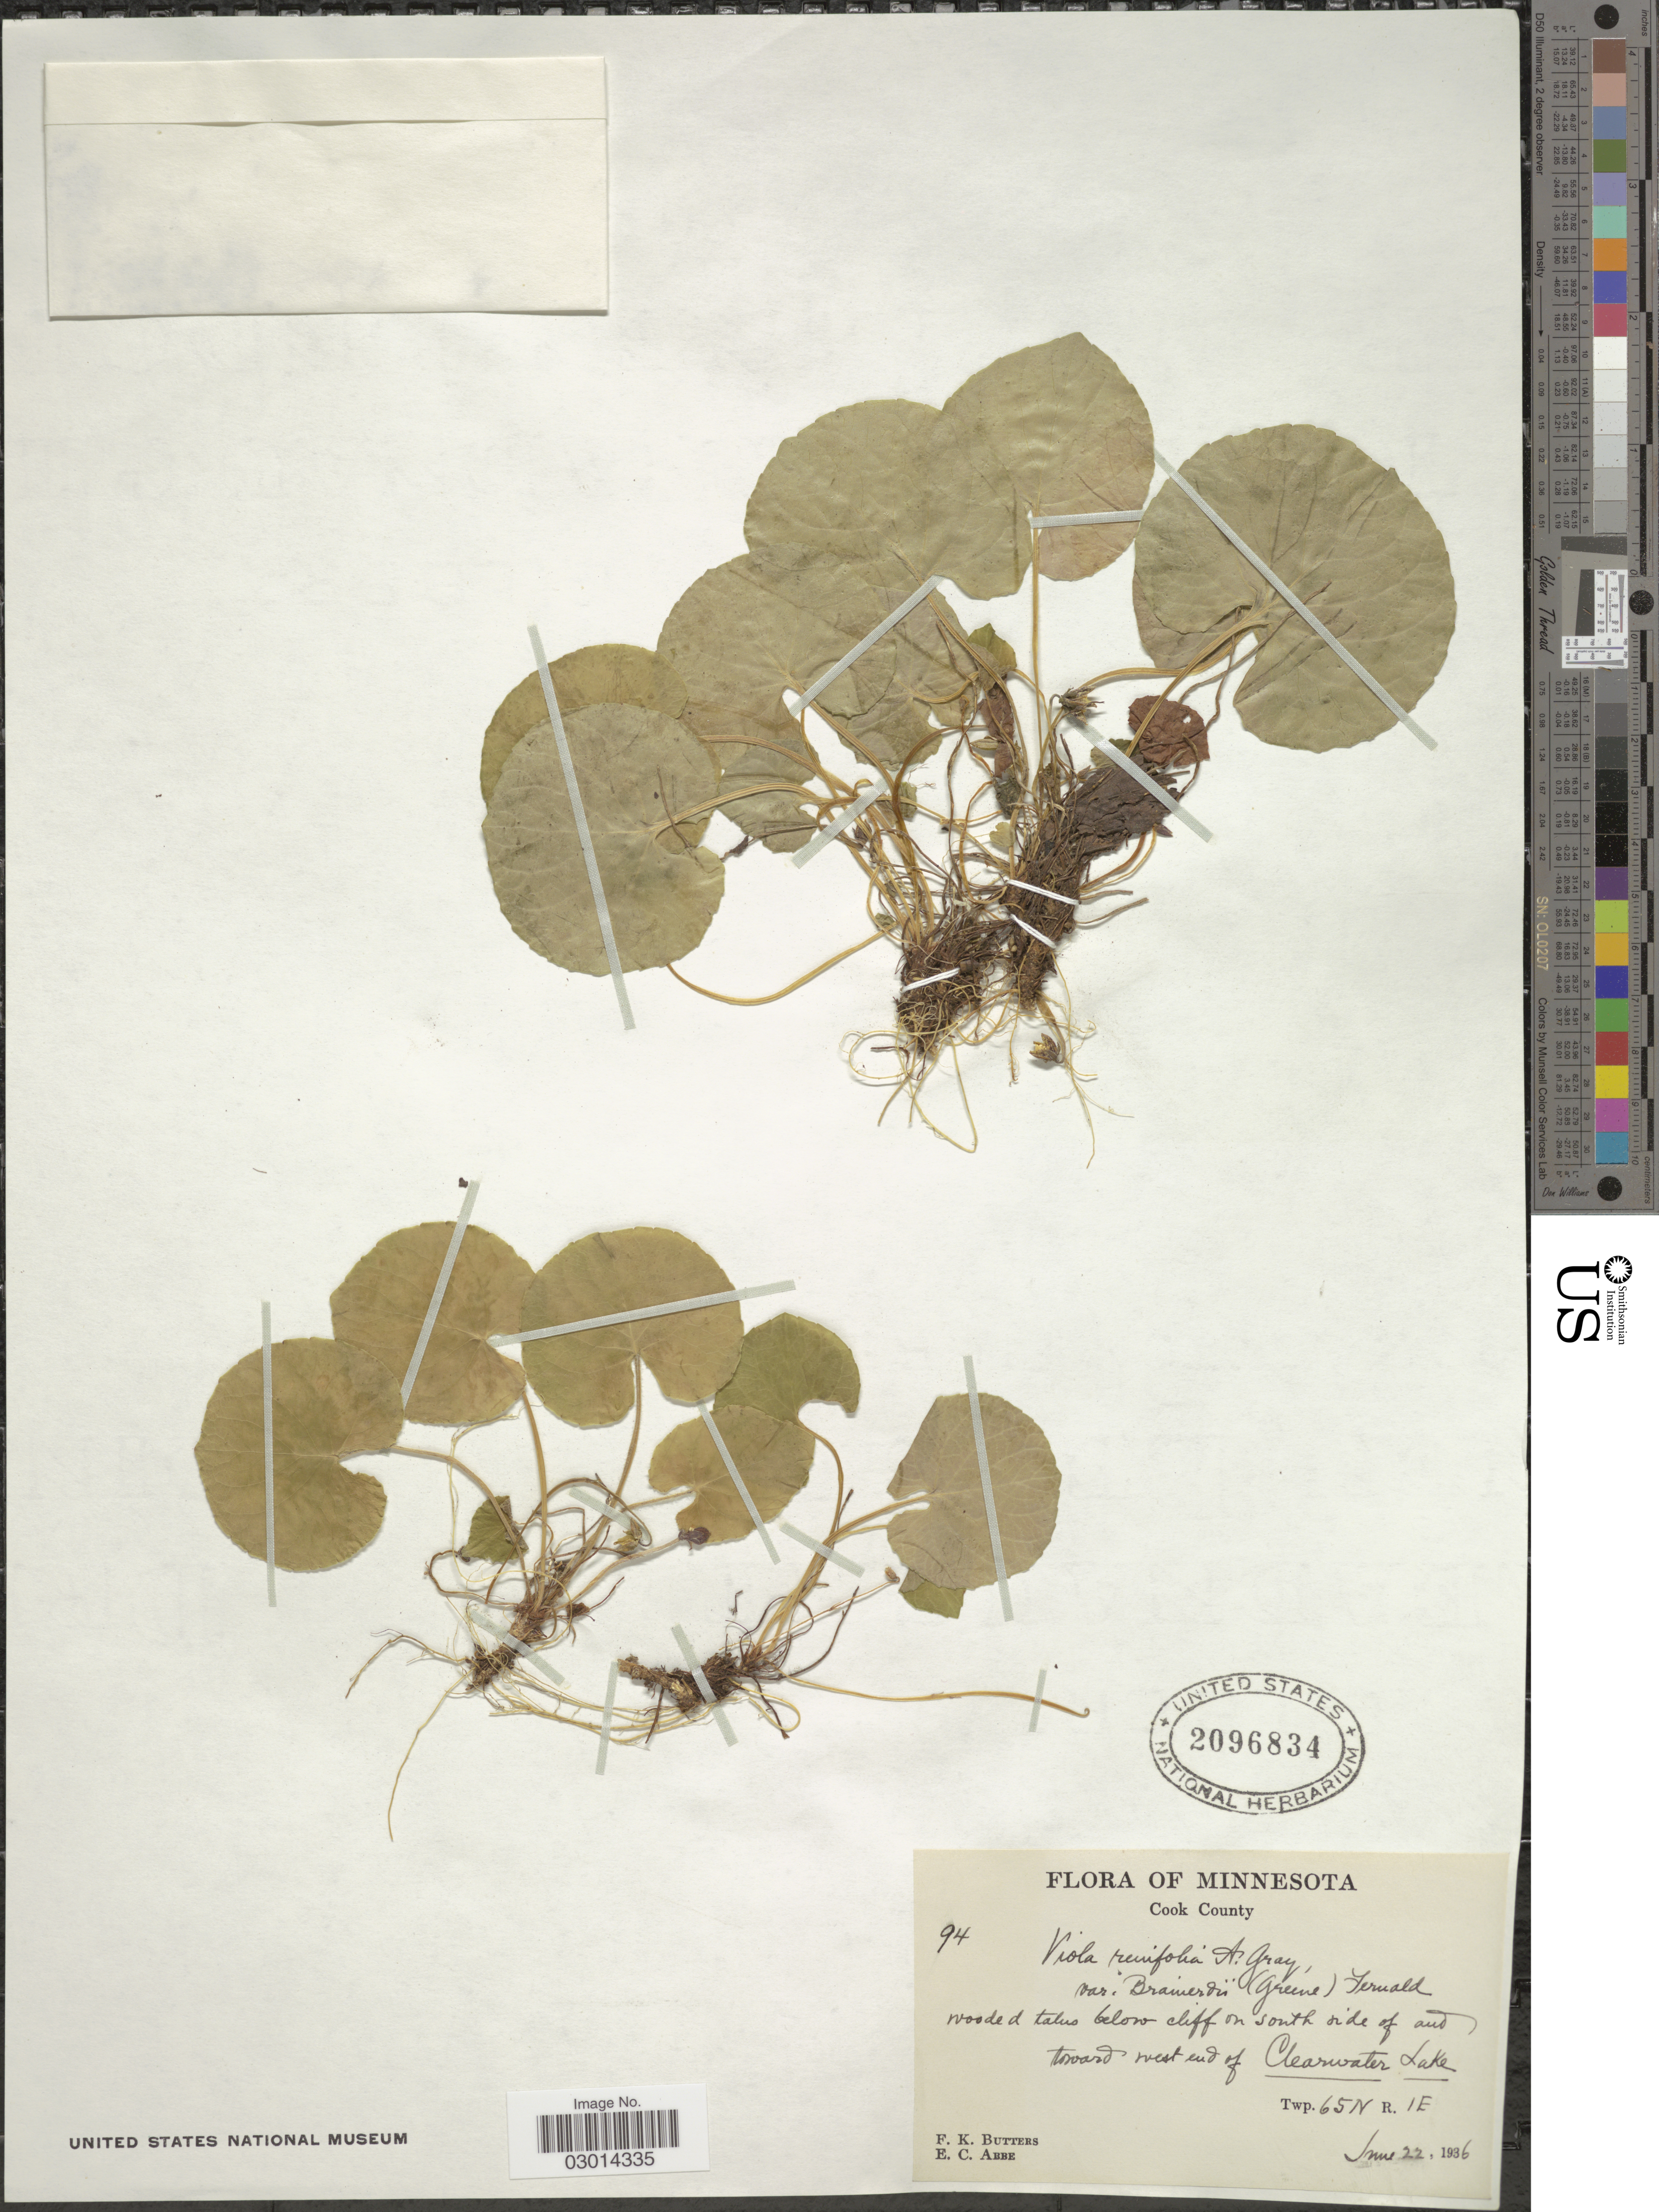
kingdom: Plantae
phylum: Tracheophyta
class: Magnoliopsida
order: Malpighiales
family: Violaceae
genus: Viola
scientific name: Viola renifolia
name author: A. Gray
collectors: F. K. Butters & E. C. Abbe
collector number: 94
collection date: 1936-06-22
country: United States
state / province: Minnesota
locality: Cook County. Below cliff on south side of and toward west end of Clearwater Lake. Twp. 65n R1E.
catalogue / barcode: US 2096834